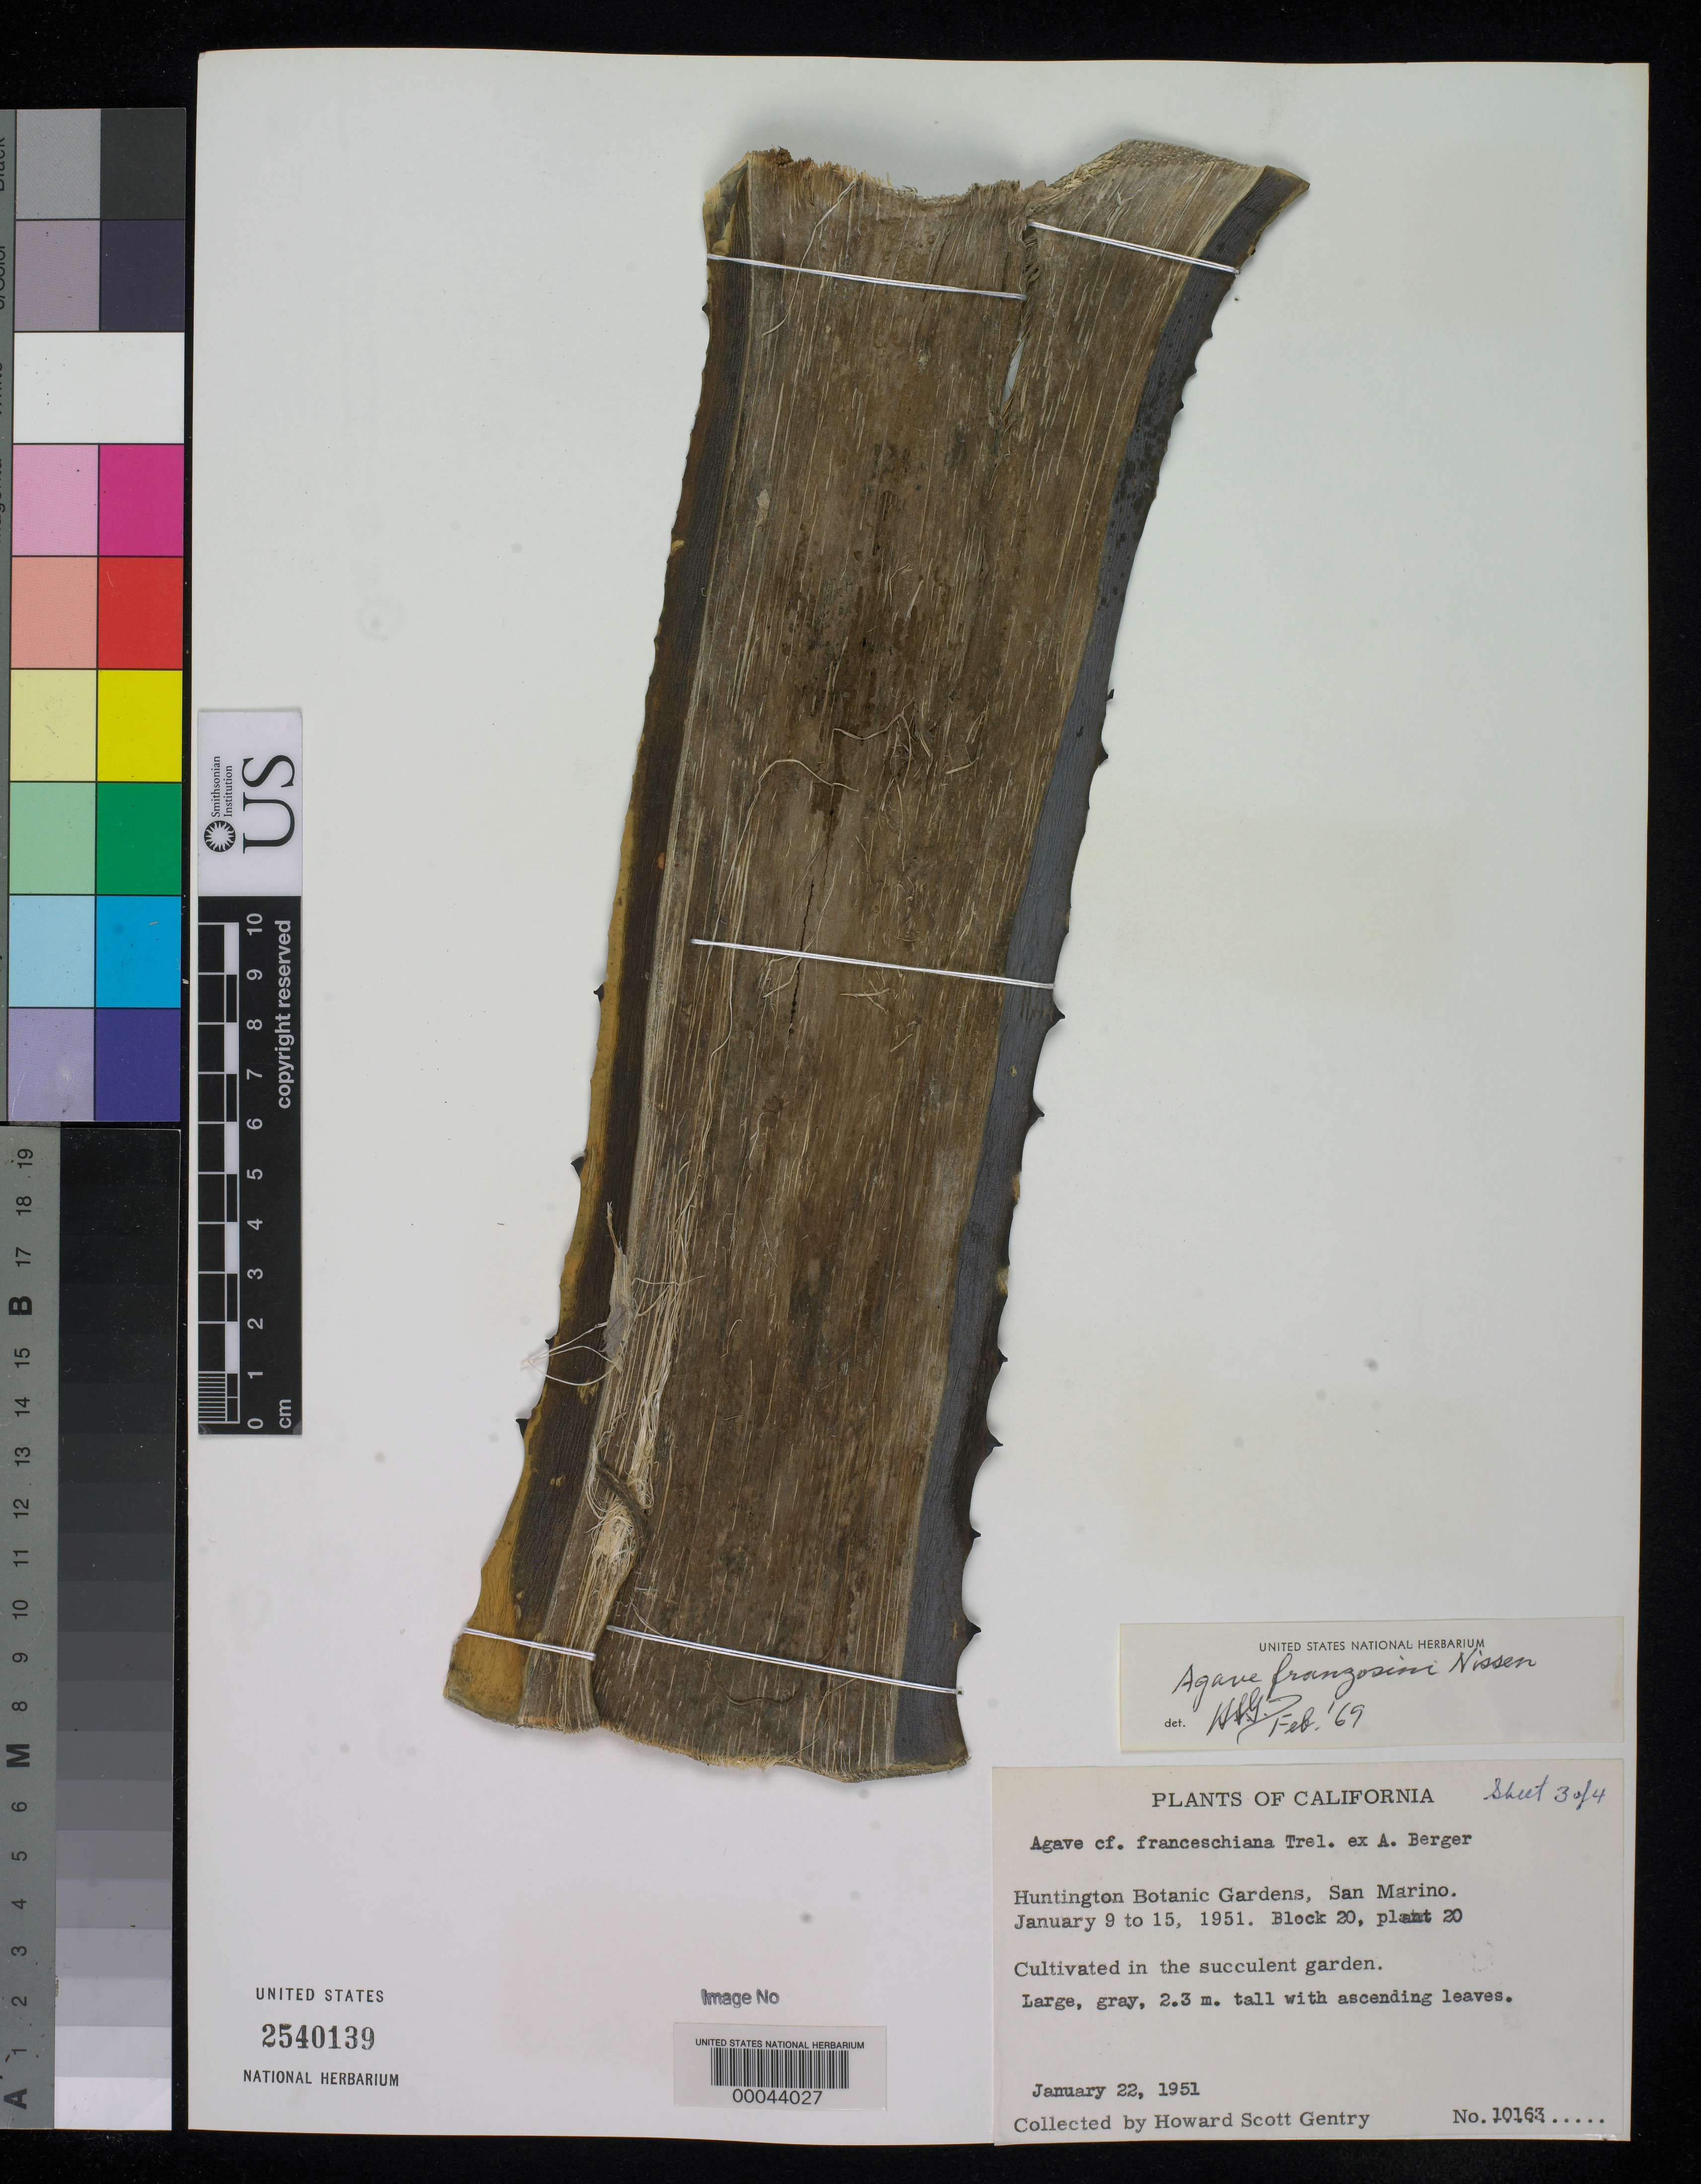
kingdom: Plantae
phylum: Tracheophyta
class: Liliopsida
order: Asparagales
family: Asparagaceae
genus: Agave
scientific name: Agave franzosini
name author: P. Sewell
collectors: H. S. Gentry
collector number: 10163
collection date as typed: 22 Jan 1951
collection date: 1951-01-22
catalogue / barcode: US 2540139